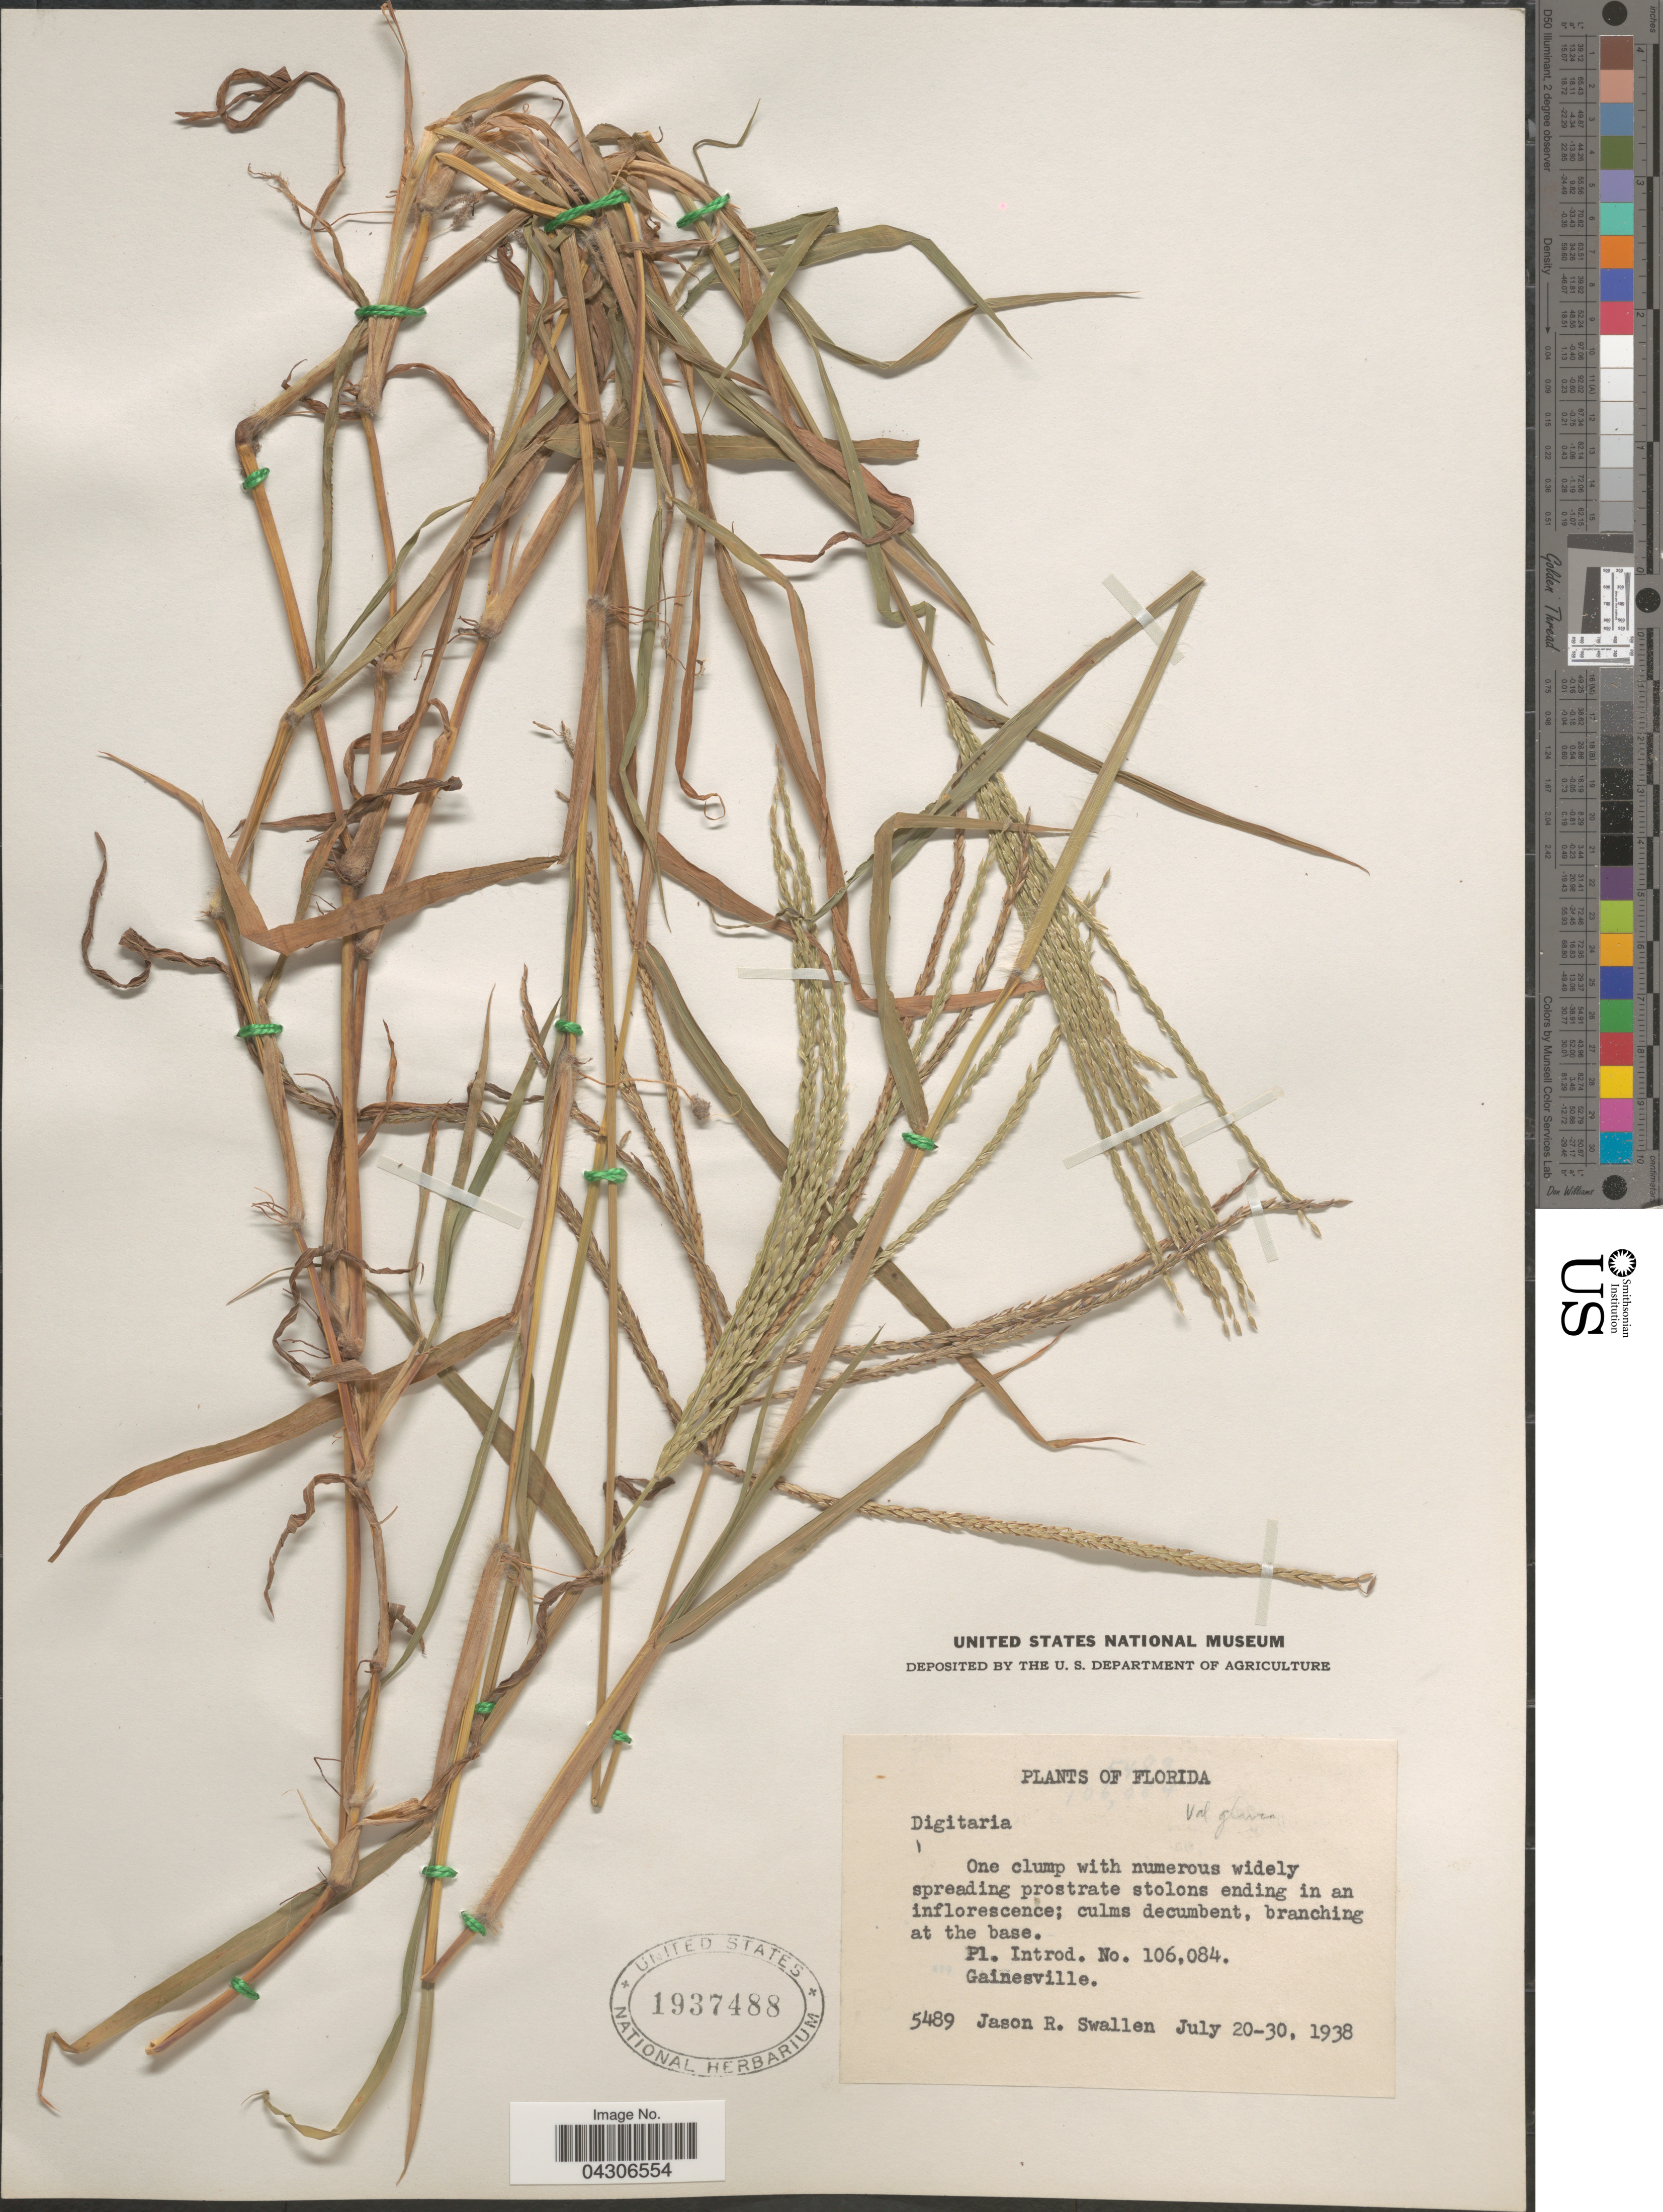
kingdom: Plantae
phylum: Tracheophyta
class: Liliopsida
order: Poales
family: Poaceae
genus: Digitaria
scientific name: Digitaria sp.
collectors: J. R. Swallen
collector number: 5489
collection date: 1938-07-20/1938-07-30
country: United States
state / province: Florida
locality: Gainesville.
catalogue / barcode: US 1937488